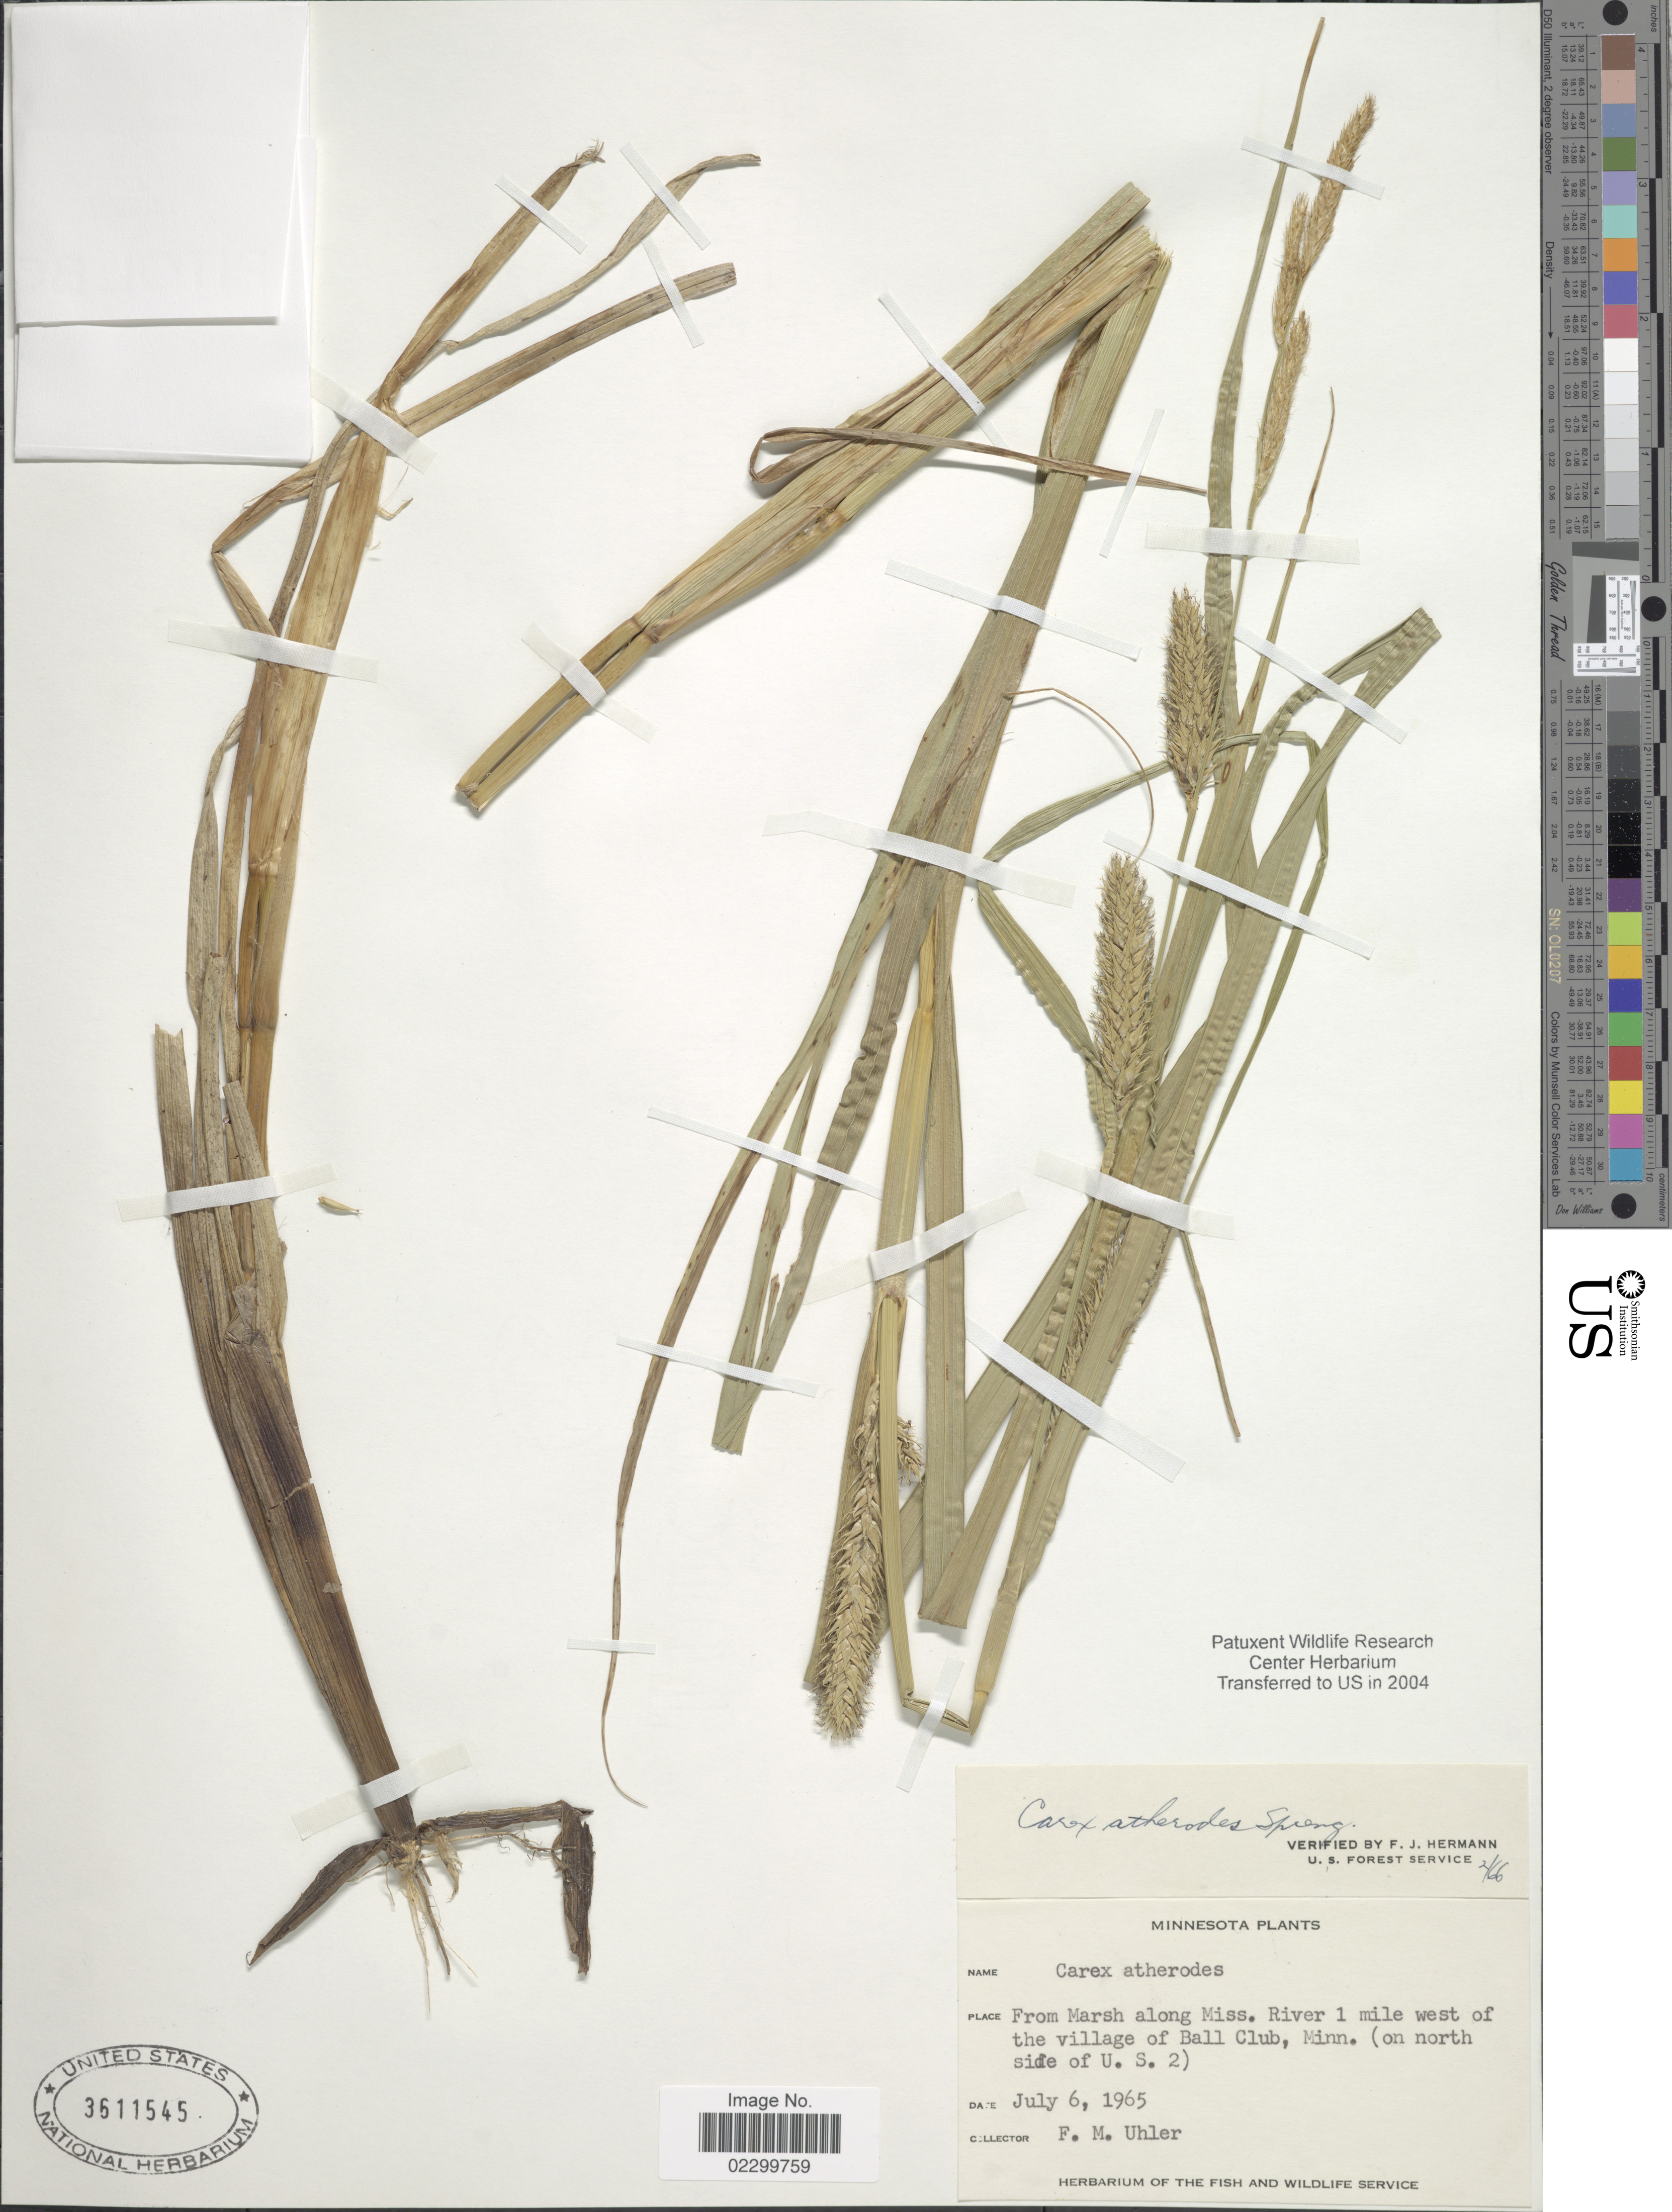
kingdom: Plantae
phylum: Tracheophyta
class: Liliopsida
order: Poales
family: Cyperaceae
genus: Carex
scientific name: Carex atherodes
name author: Spreng.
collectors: F. M. Uhler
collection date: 1965-07-06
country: United States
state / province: Minnesota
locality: From Marsh along Miss. River 1 mile west of the village of Ball Club, Minn. (on north side of U.S. 2).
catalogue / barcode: US 3611545